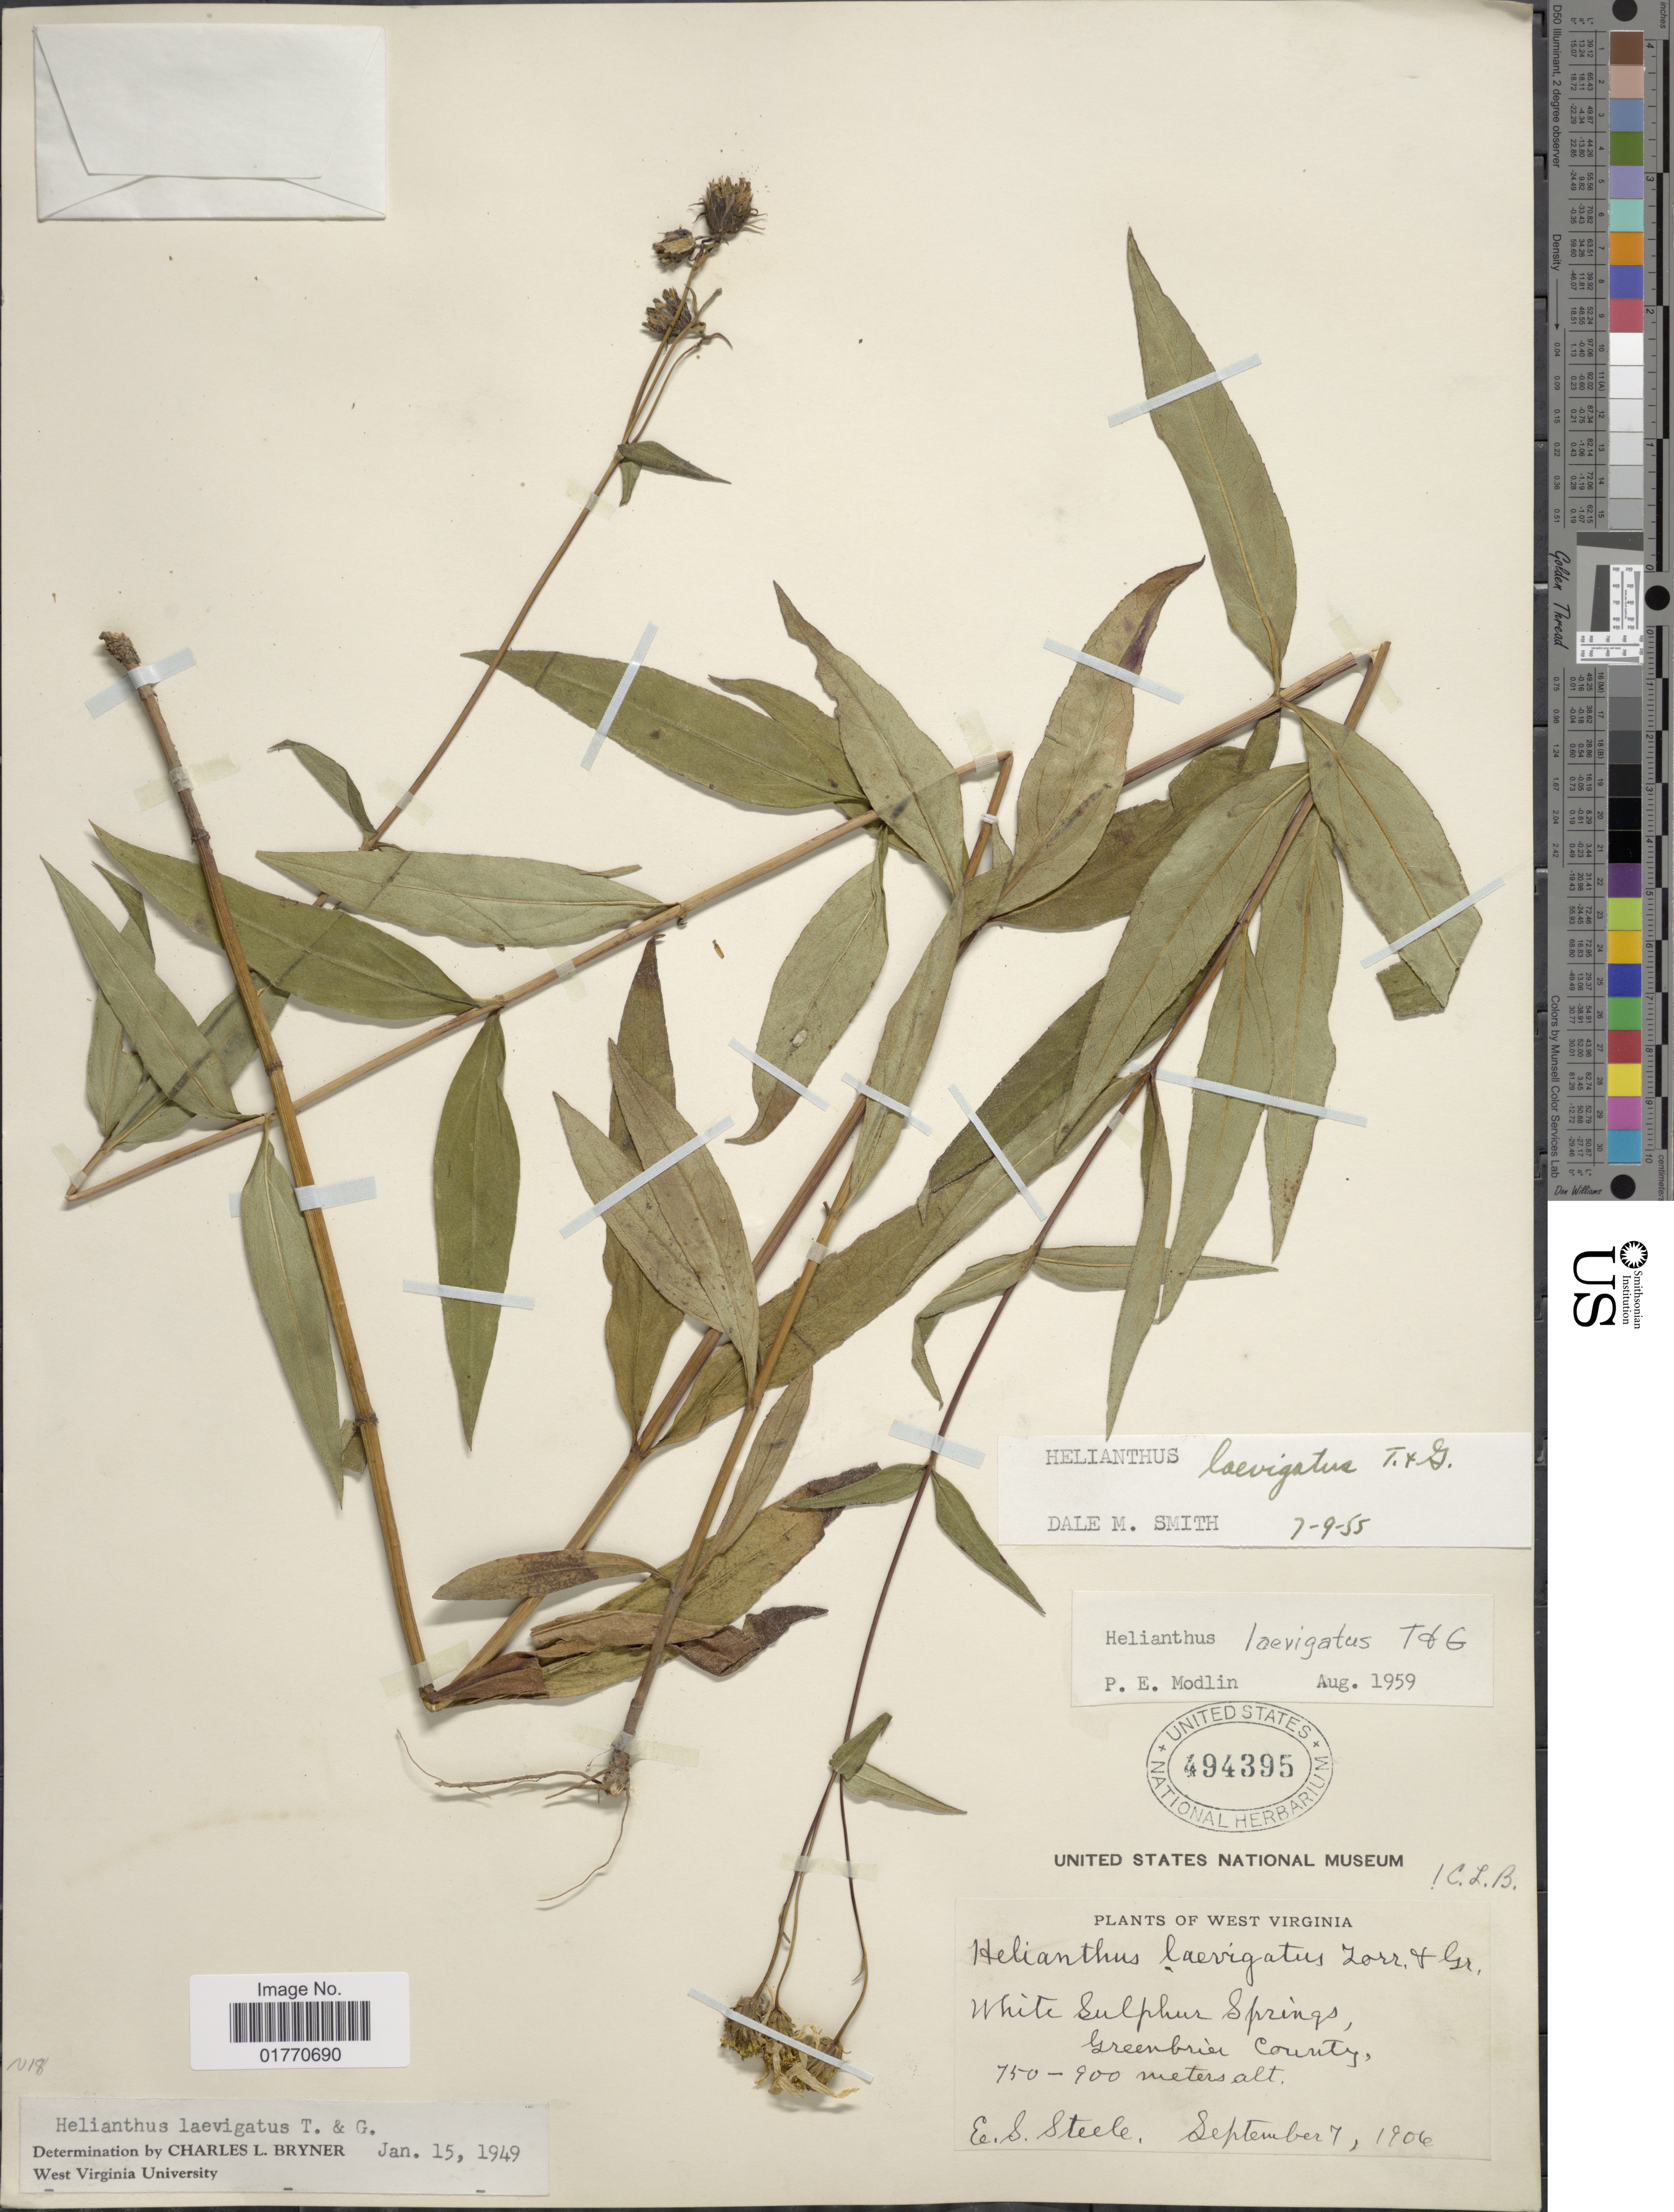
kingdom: Plantae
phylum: Tracheophyta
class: Magnoliopsida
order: Asterales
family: Asteraceae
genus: Helianthus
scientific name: Helianthus laevigatus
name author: Torr. & A. Gray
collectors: E. Steele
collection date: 1906-09-07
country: United States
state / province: West Virginia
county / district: Greenbrier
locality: White Sulphur Springs,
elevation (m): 750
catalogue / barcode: US 494395